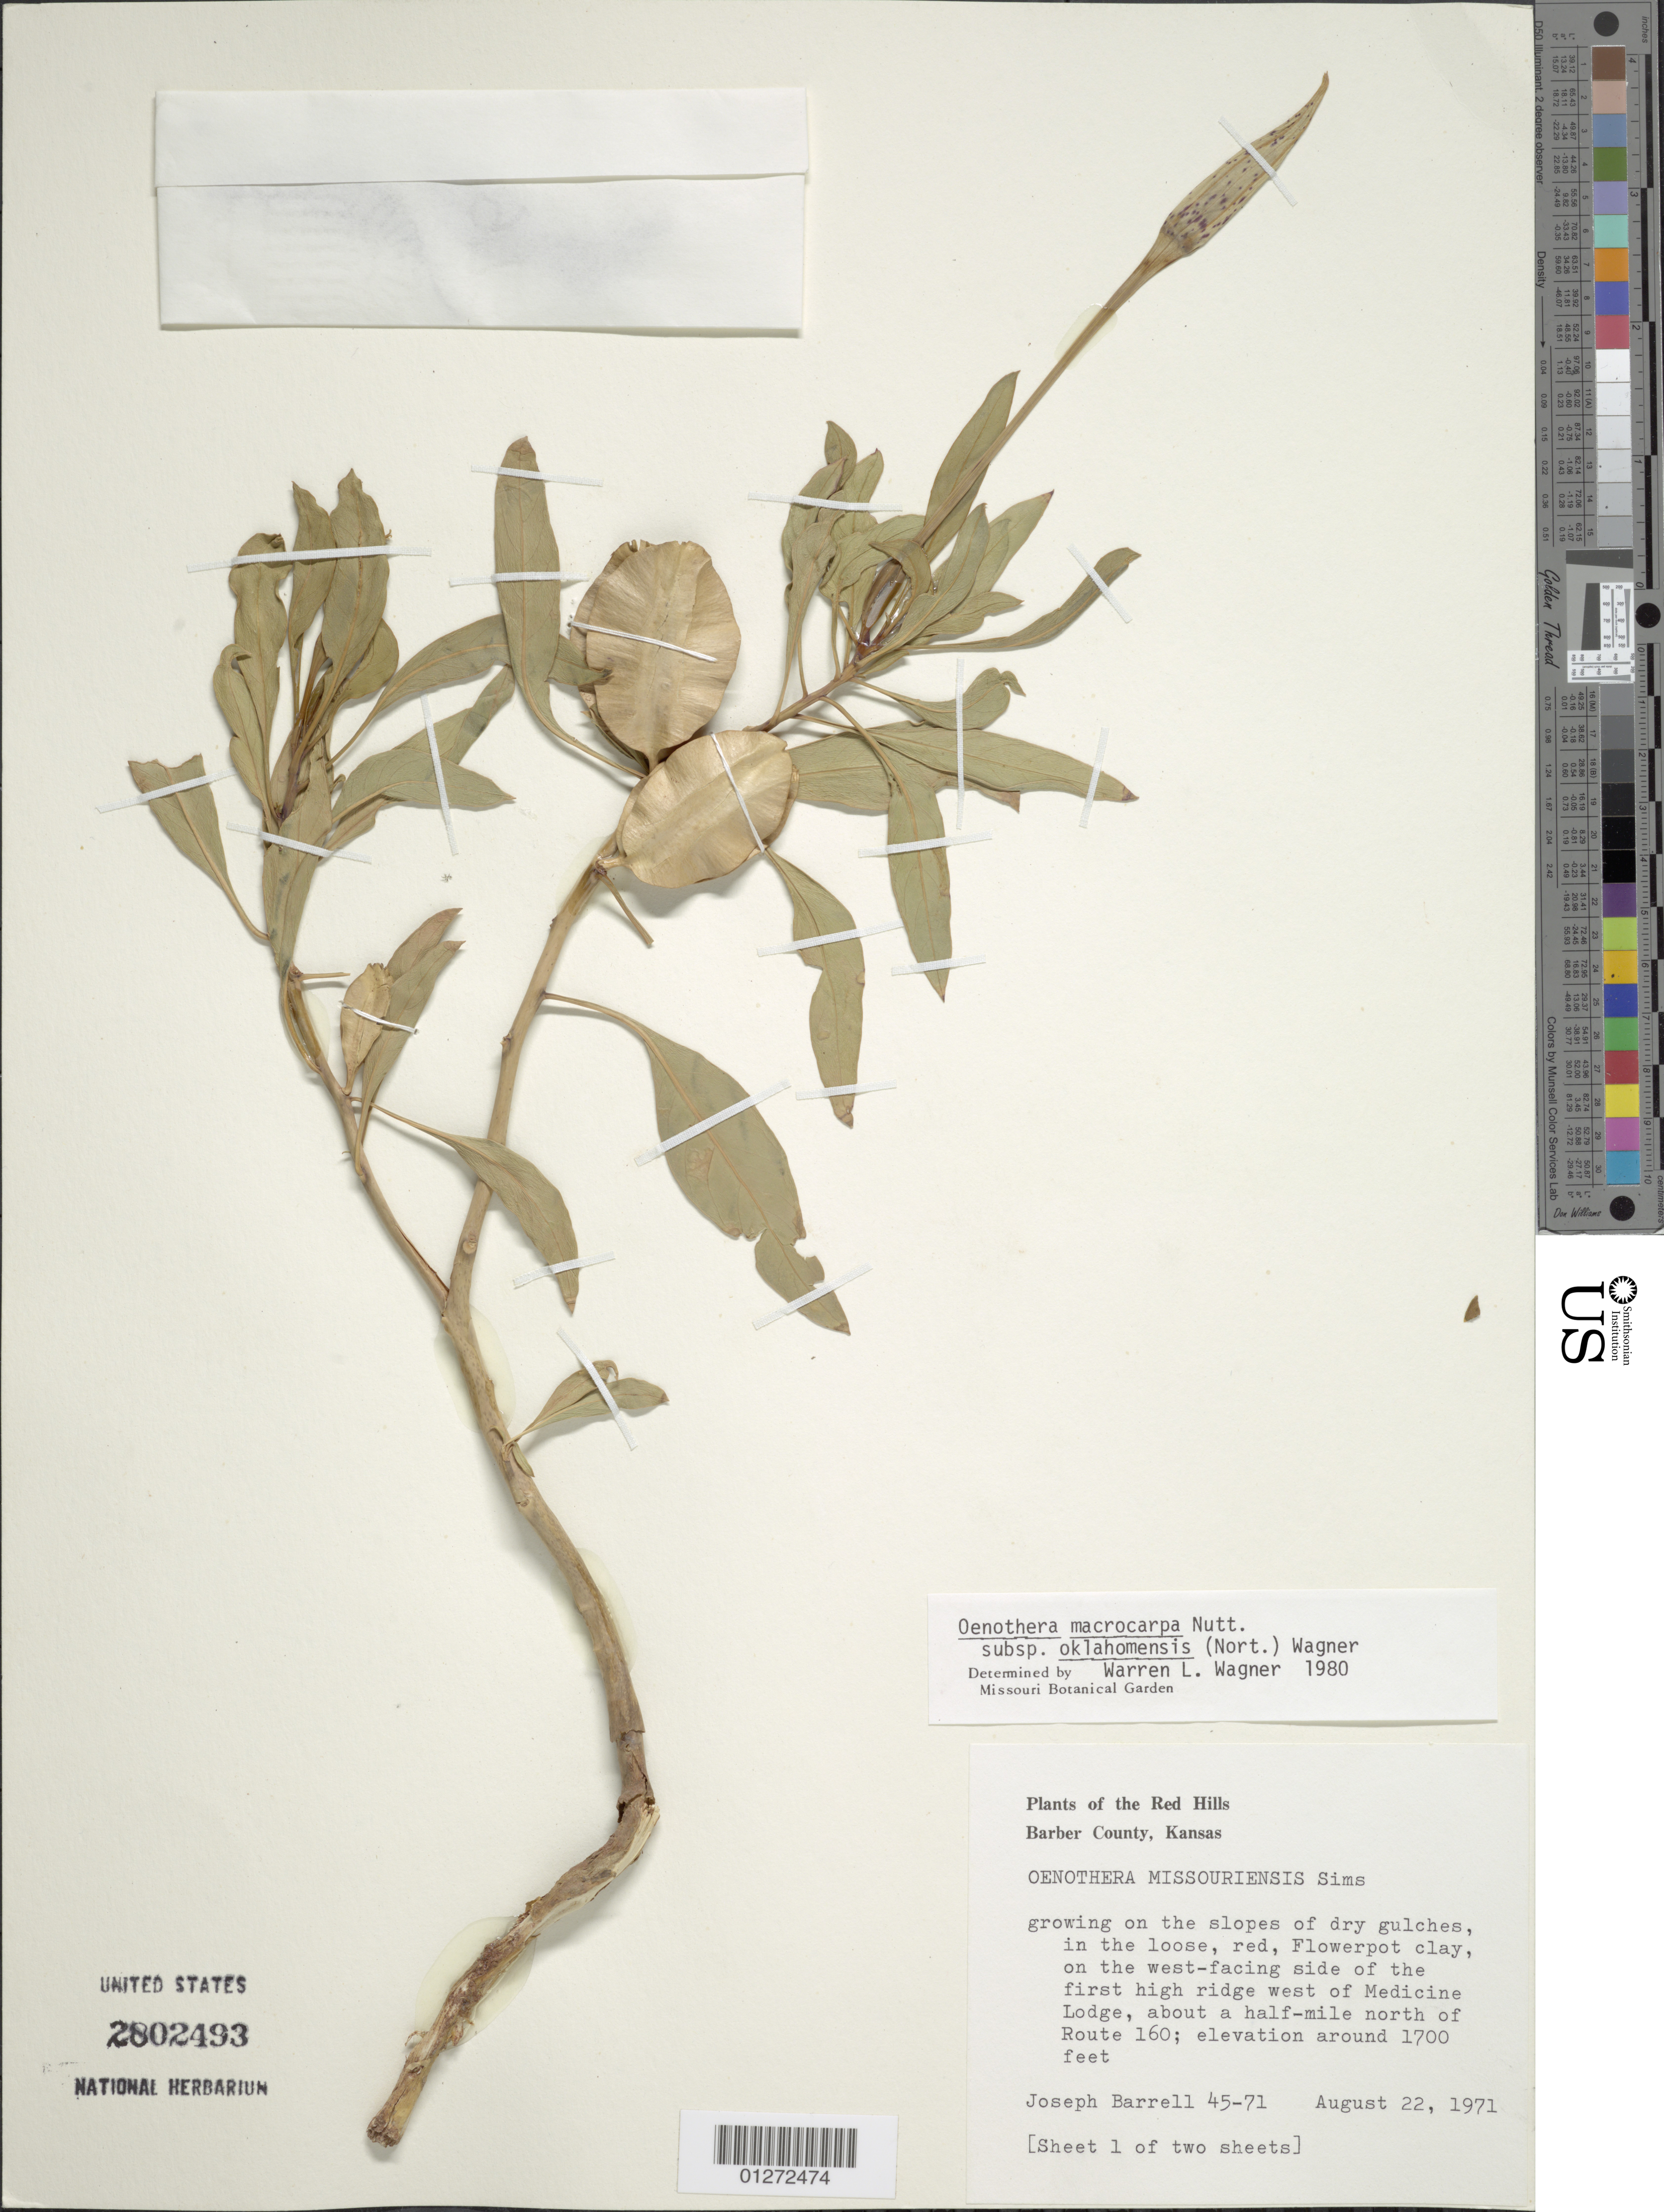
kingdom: Plantae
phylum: Tracheophyta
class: Magnoliopsida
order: Myrtales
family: Onagraceae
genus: Oenothera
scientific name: Oenothera macrocarpa subsp. oklahomensis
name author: (Norton) W.L. Wagner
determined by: Wagner, W. L., (BOT), Smithsonian Institution - National Museum of Natural History (UNITED STATES)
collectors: J. Barrell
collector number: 45-71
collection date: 1971-08-22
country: United States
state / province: Kansas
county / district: Barber County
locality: Medicine Lodge, on the west side of the first high ridge, ca. 1/2 mi. N of Rt. 160.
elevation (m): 518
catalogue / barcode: US 2802493